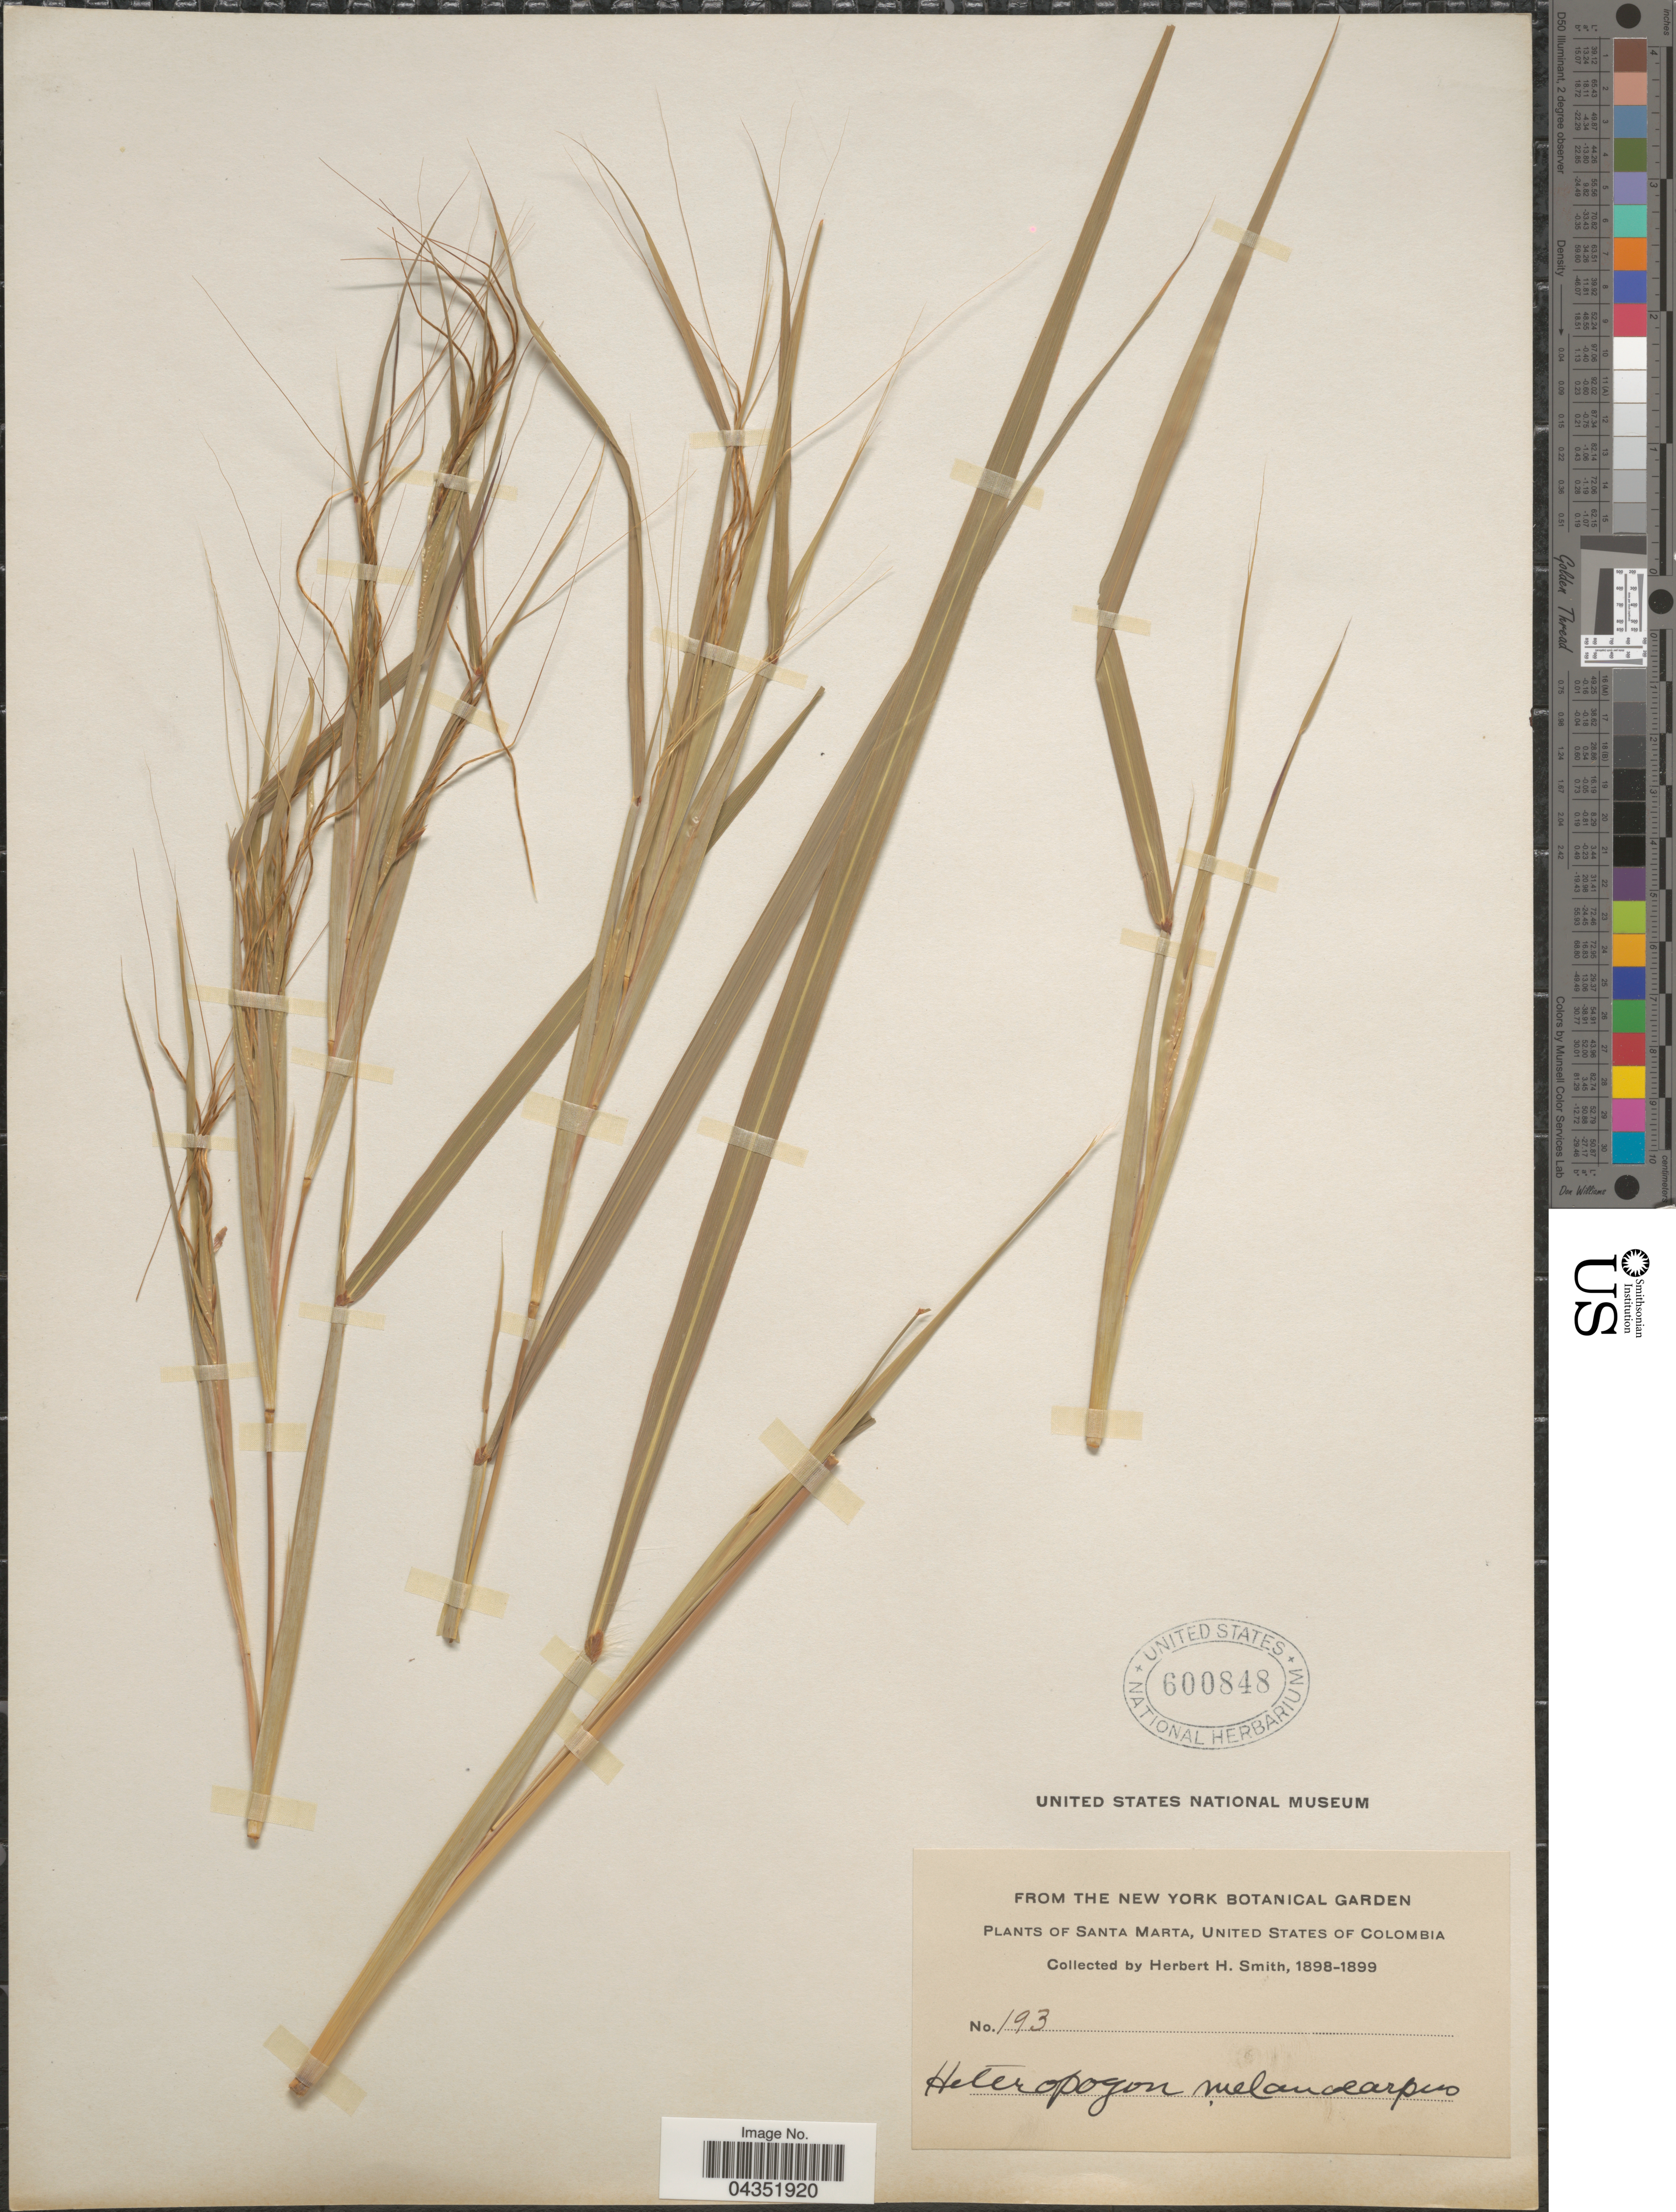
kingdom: Plantae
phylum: Tracheophyta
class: Liliopsida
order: Poales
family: Poaceae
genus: Heteropogon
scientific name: Heteropogon melanocarpus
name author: (Elliott) Benth.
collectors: Herbert H. Smith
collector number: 193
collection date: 1898/1899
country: Colombia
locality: Santa Marta, United States of Colombia.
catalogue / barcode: US 600848